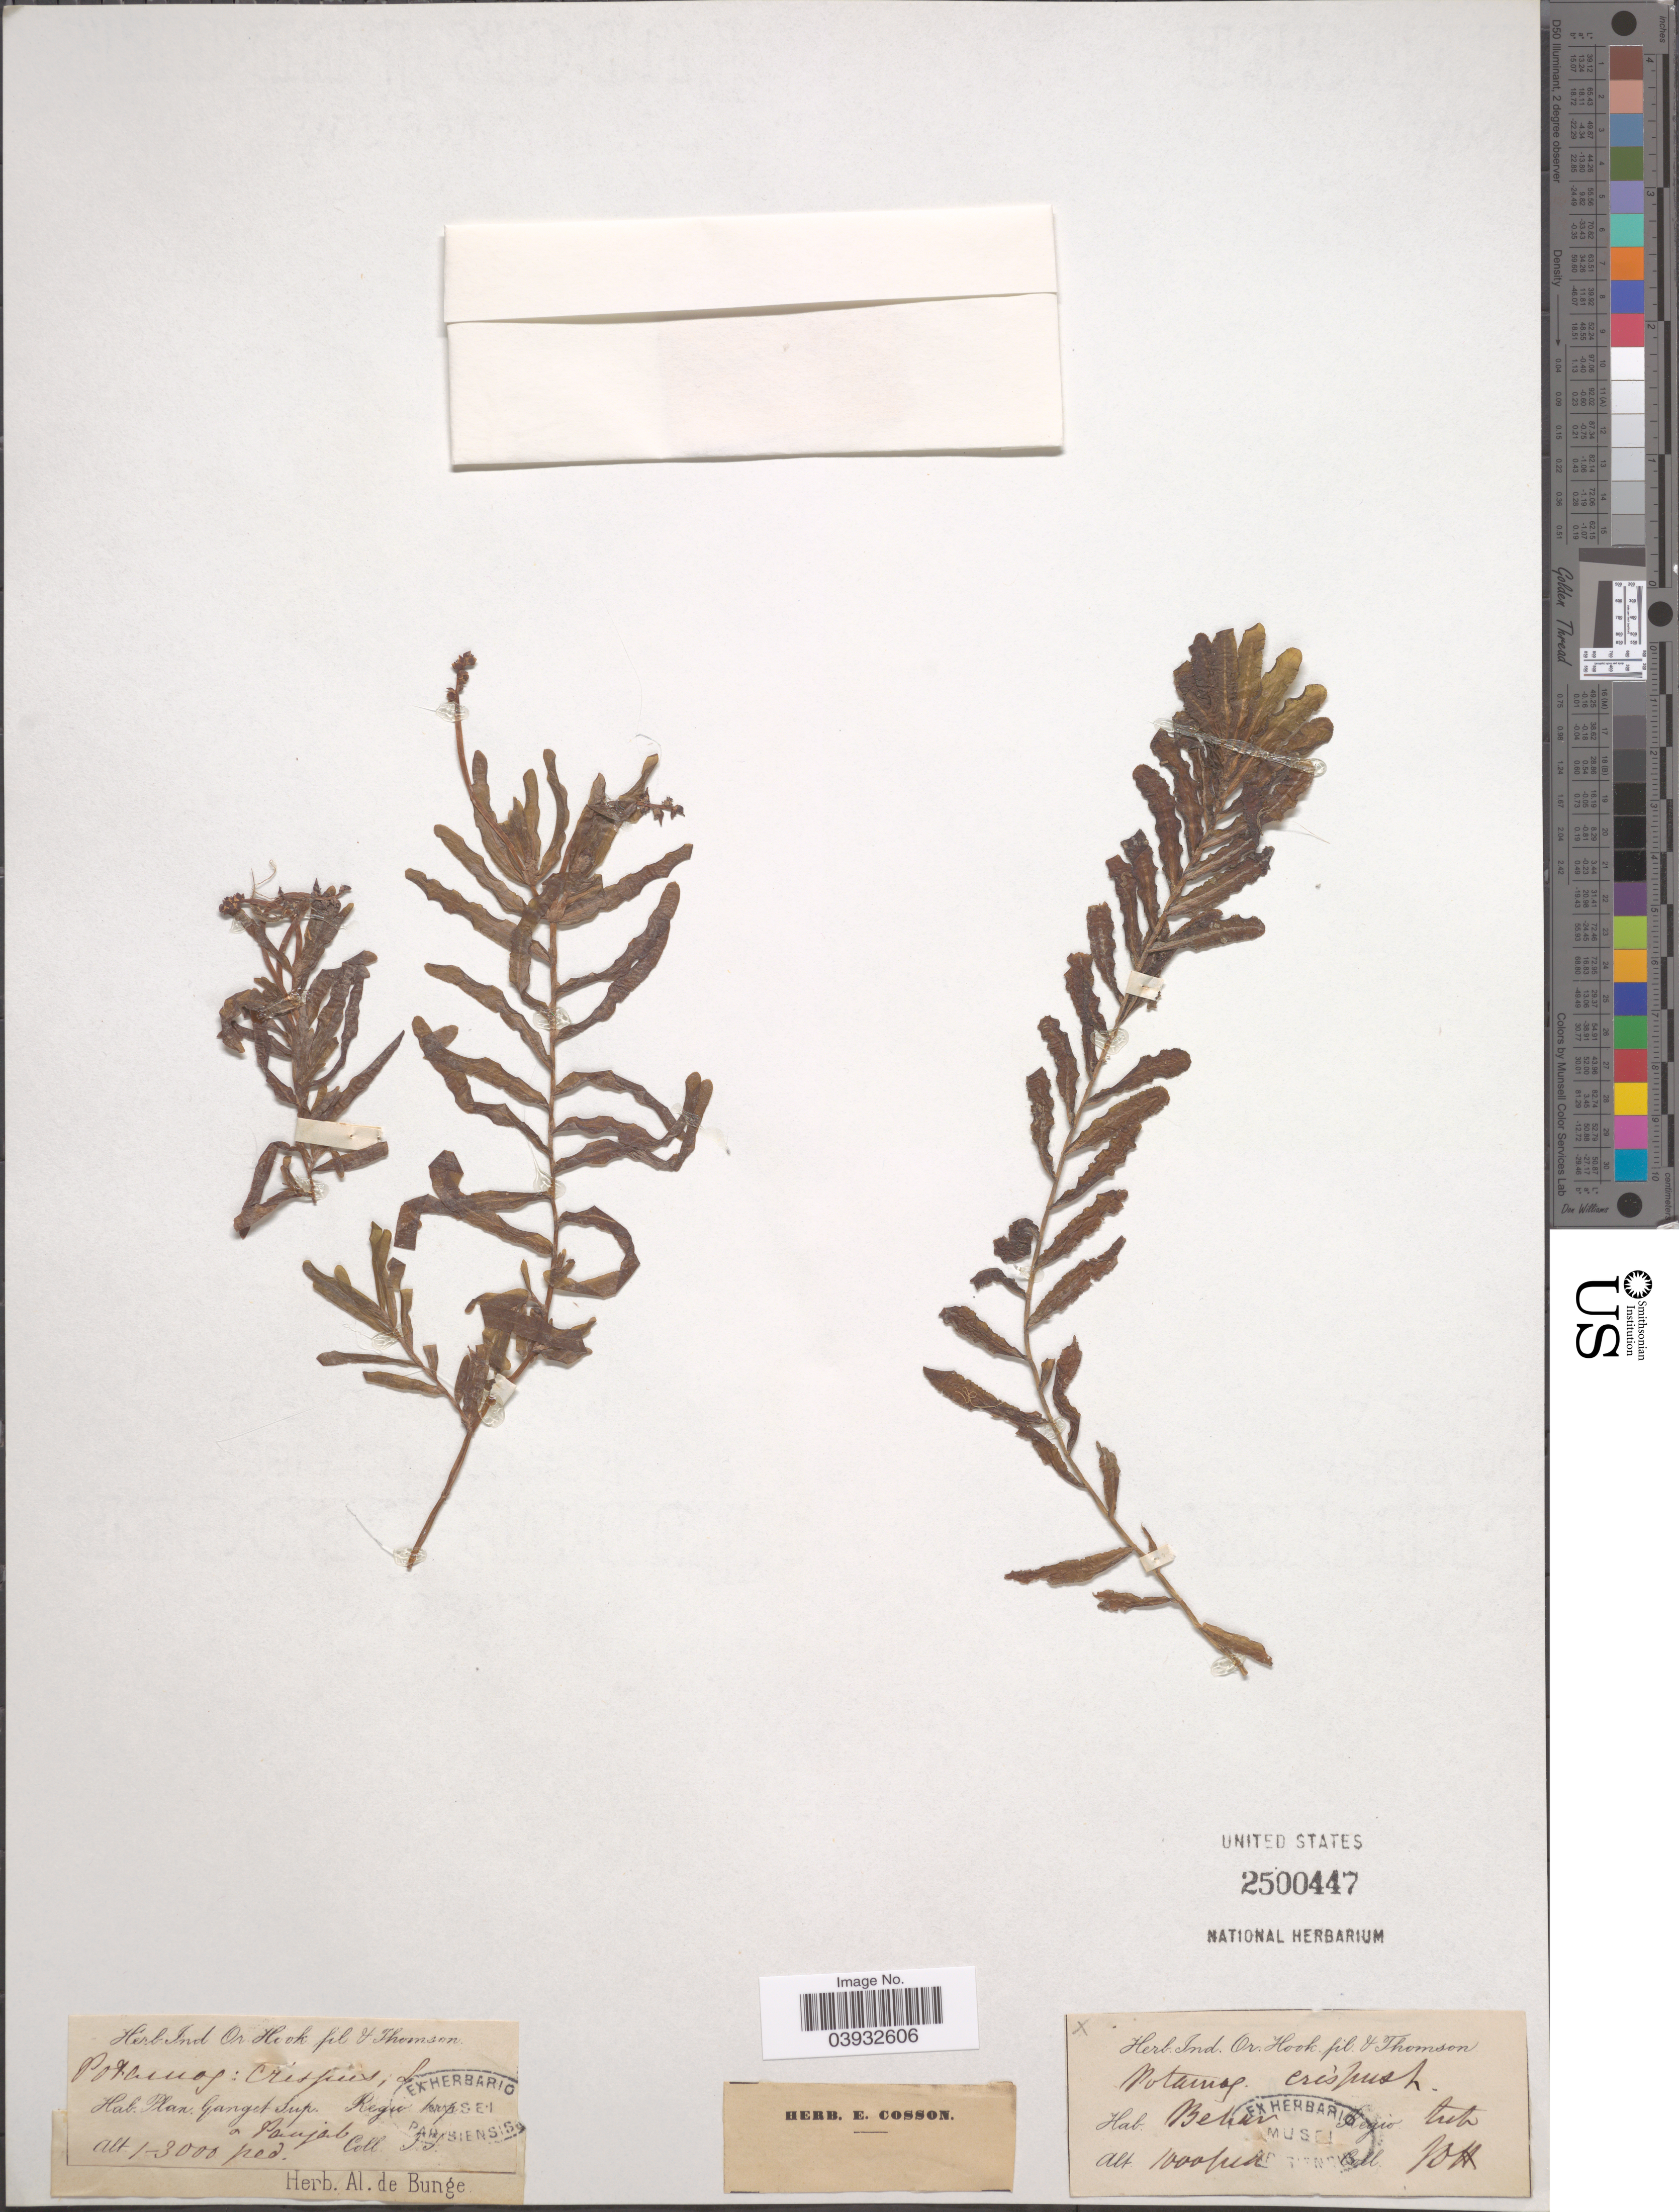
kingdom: Plantae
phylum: Tracheophyta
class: Liliopsida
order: Alismatales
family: Potamogetonaceae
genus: Potamogeton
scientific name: Potamogeton crispus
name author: L.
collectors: T. Thomson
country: India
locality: Plan. Ganget Sup. Punjab.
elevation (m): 305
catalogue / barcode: US 2500447